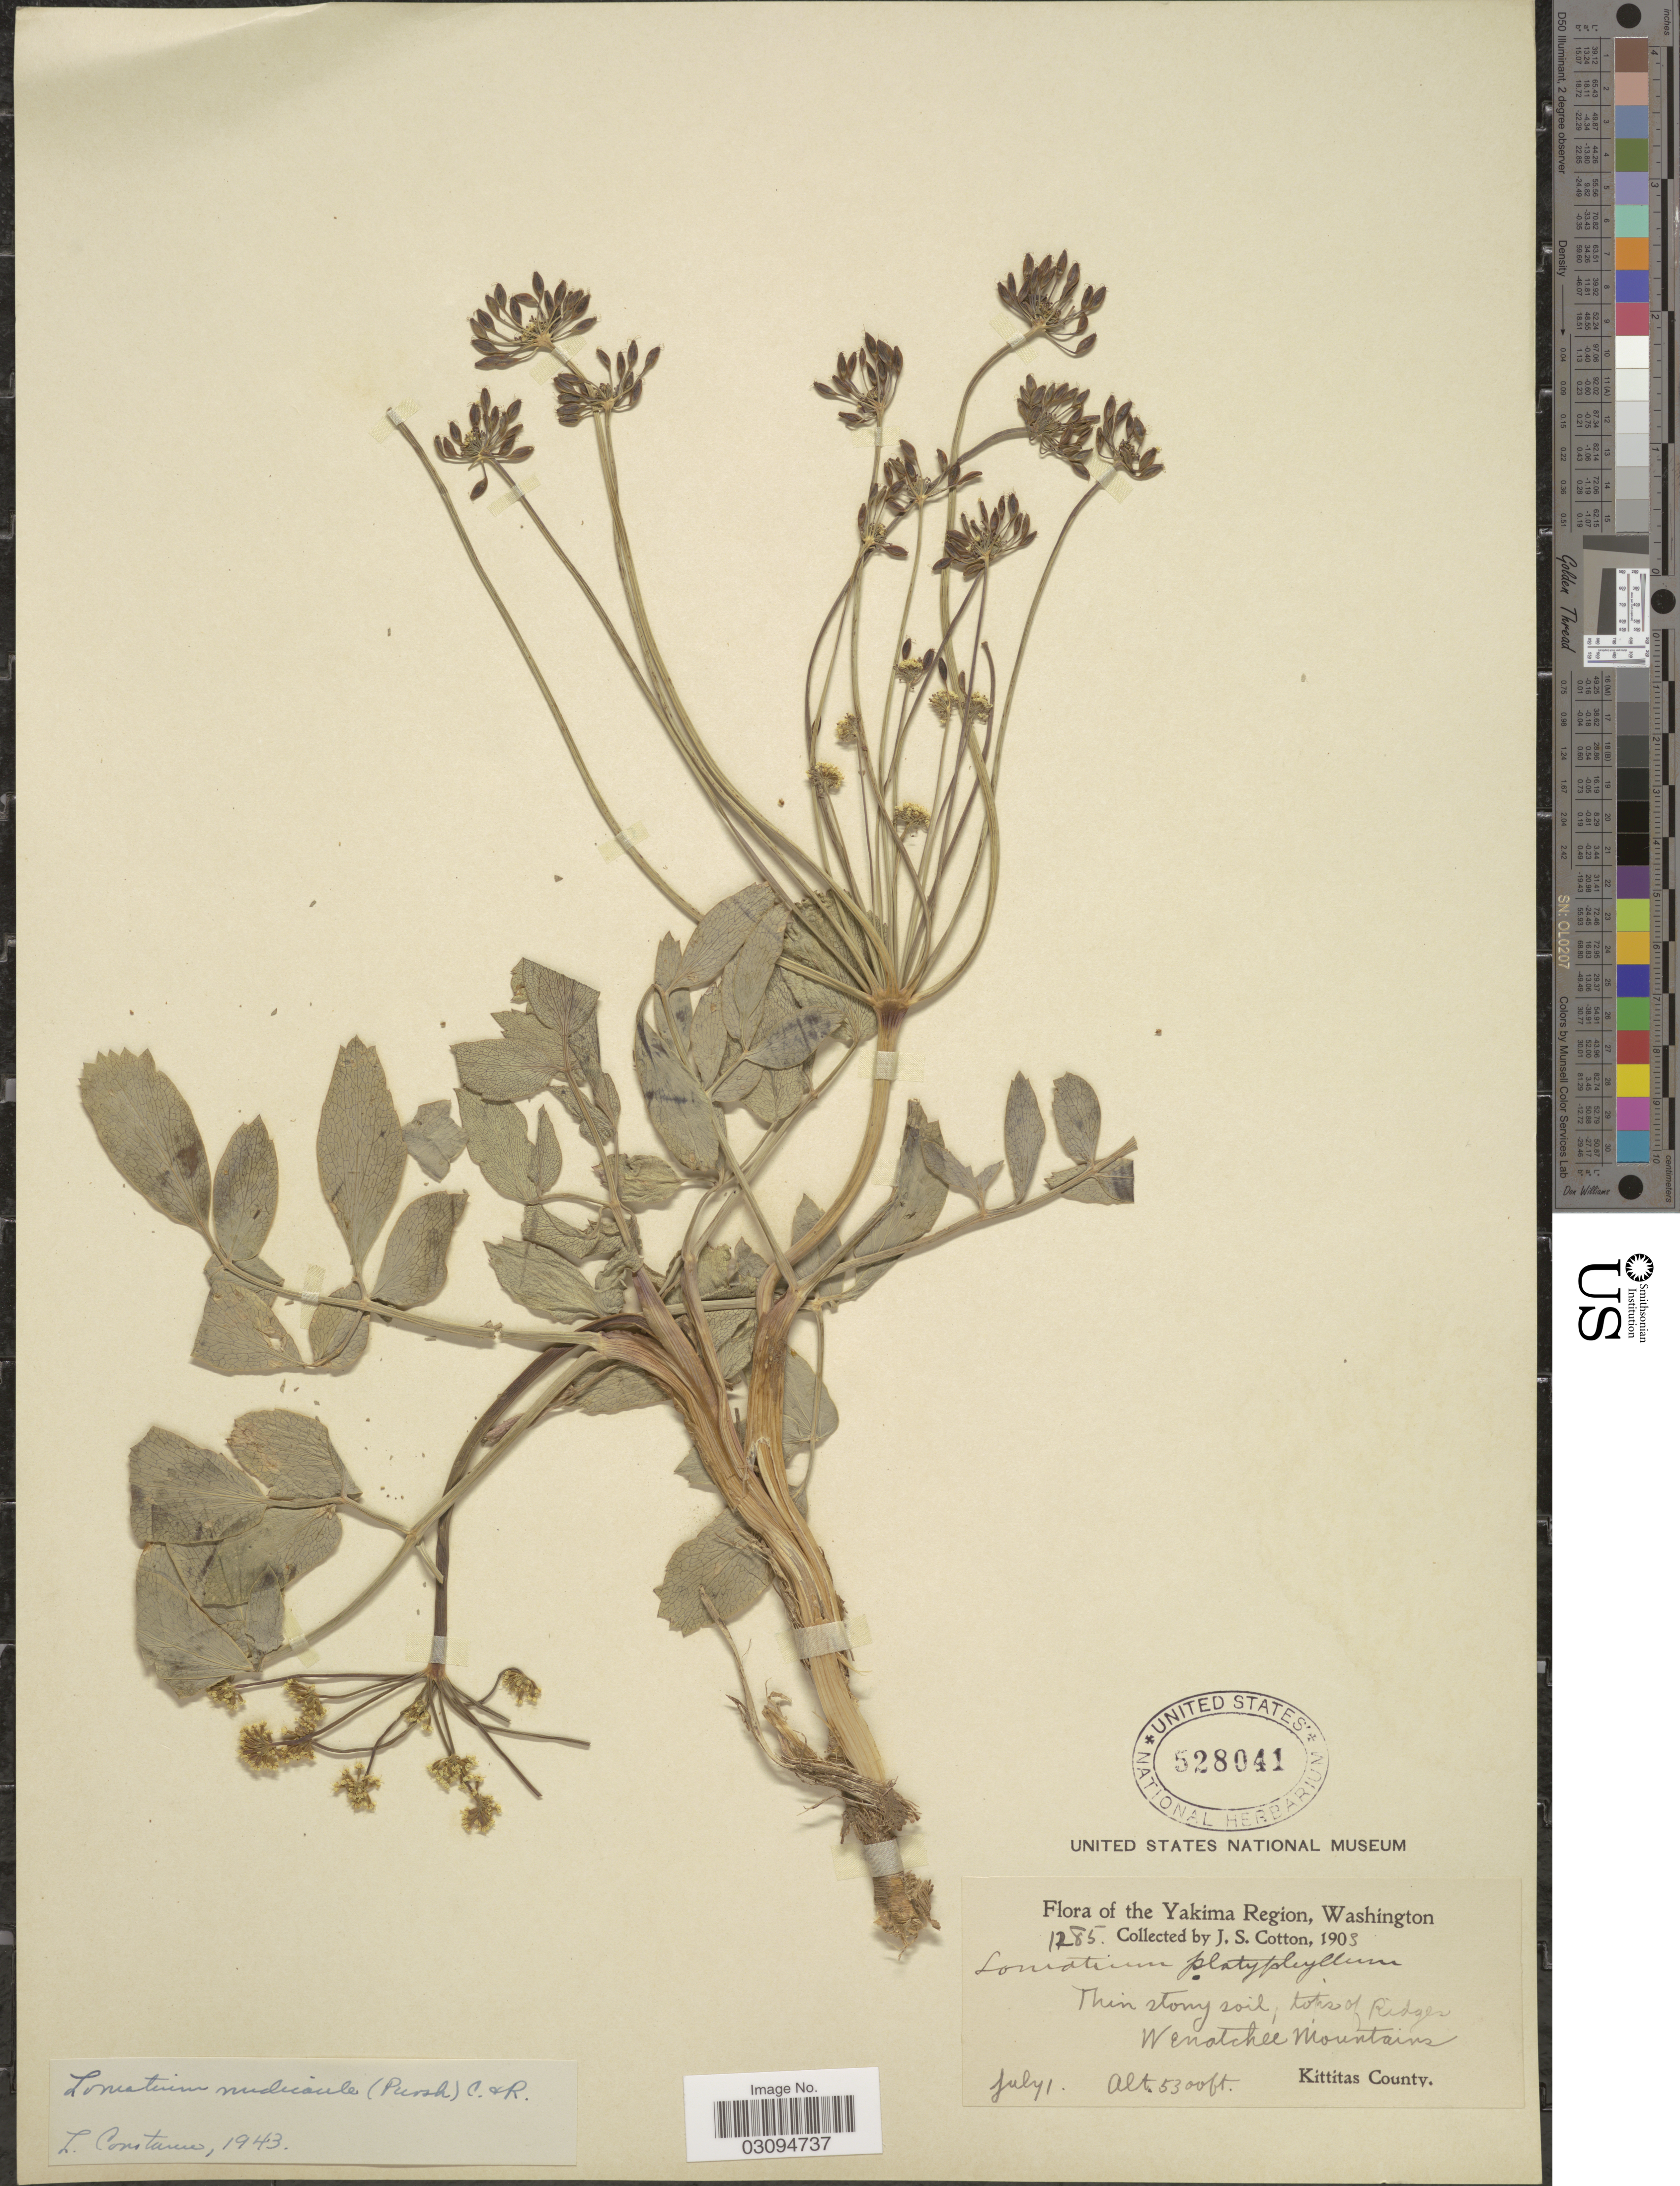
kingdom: Plantae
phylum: Tracheophyta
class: Magnoliopsida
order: Apiales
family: Apiaceae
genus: Lomatium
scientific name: Lomatium nudicaule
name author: (Pursh) J.M. Coult. & Rose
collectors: J. S. Cotton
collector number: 1285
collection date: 1903-07-01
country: United States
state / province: Washington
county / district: Kittitas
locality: Yakima Region. Thin stony soil, tops of Ridges Wenatchee Mountains. Kittitas County.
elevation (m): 1615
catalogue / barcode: US 528041